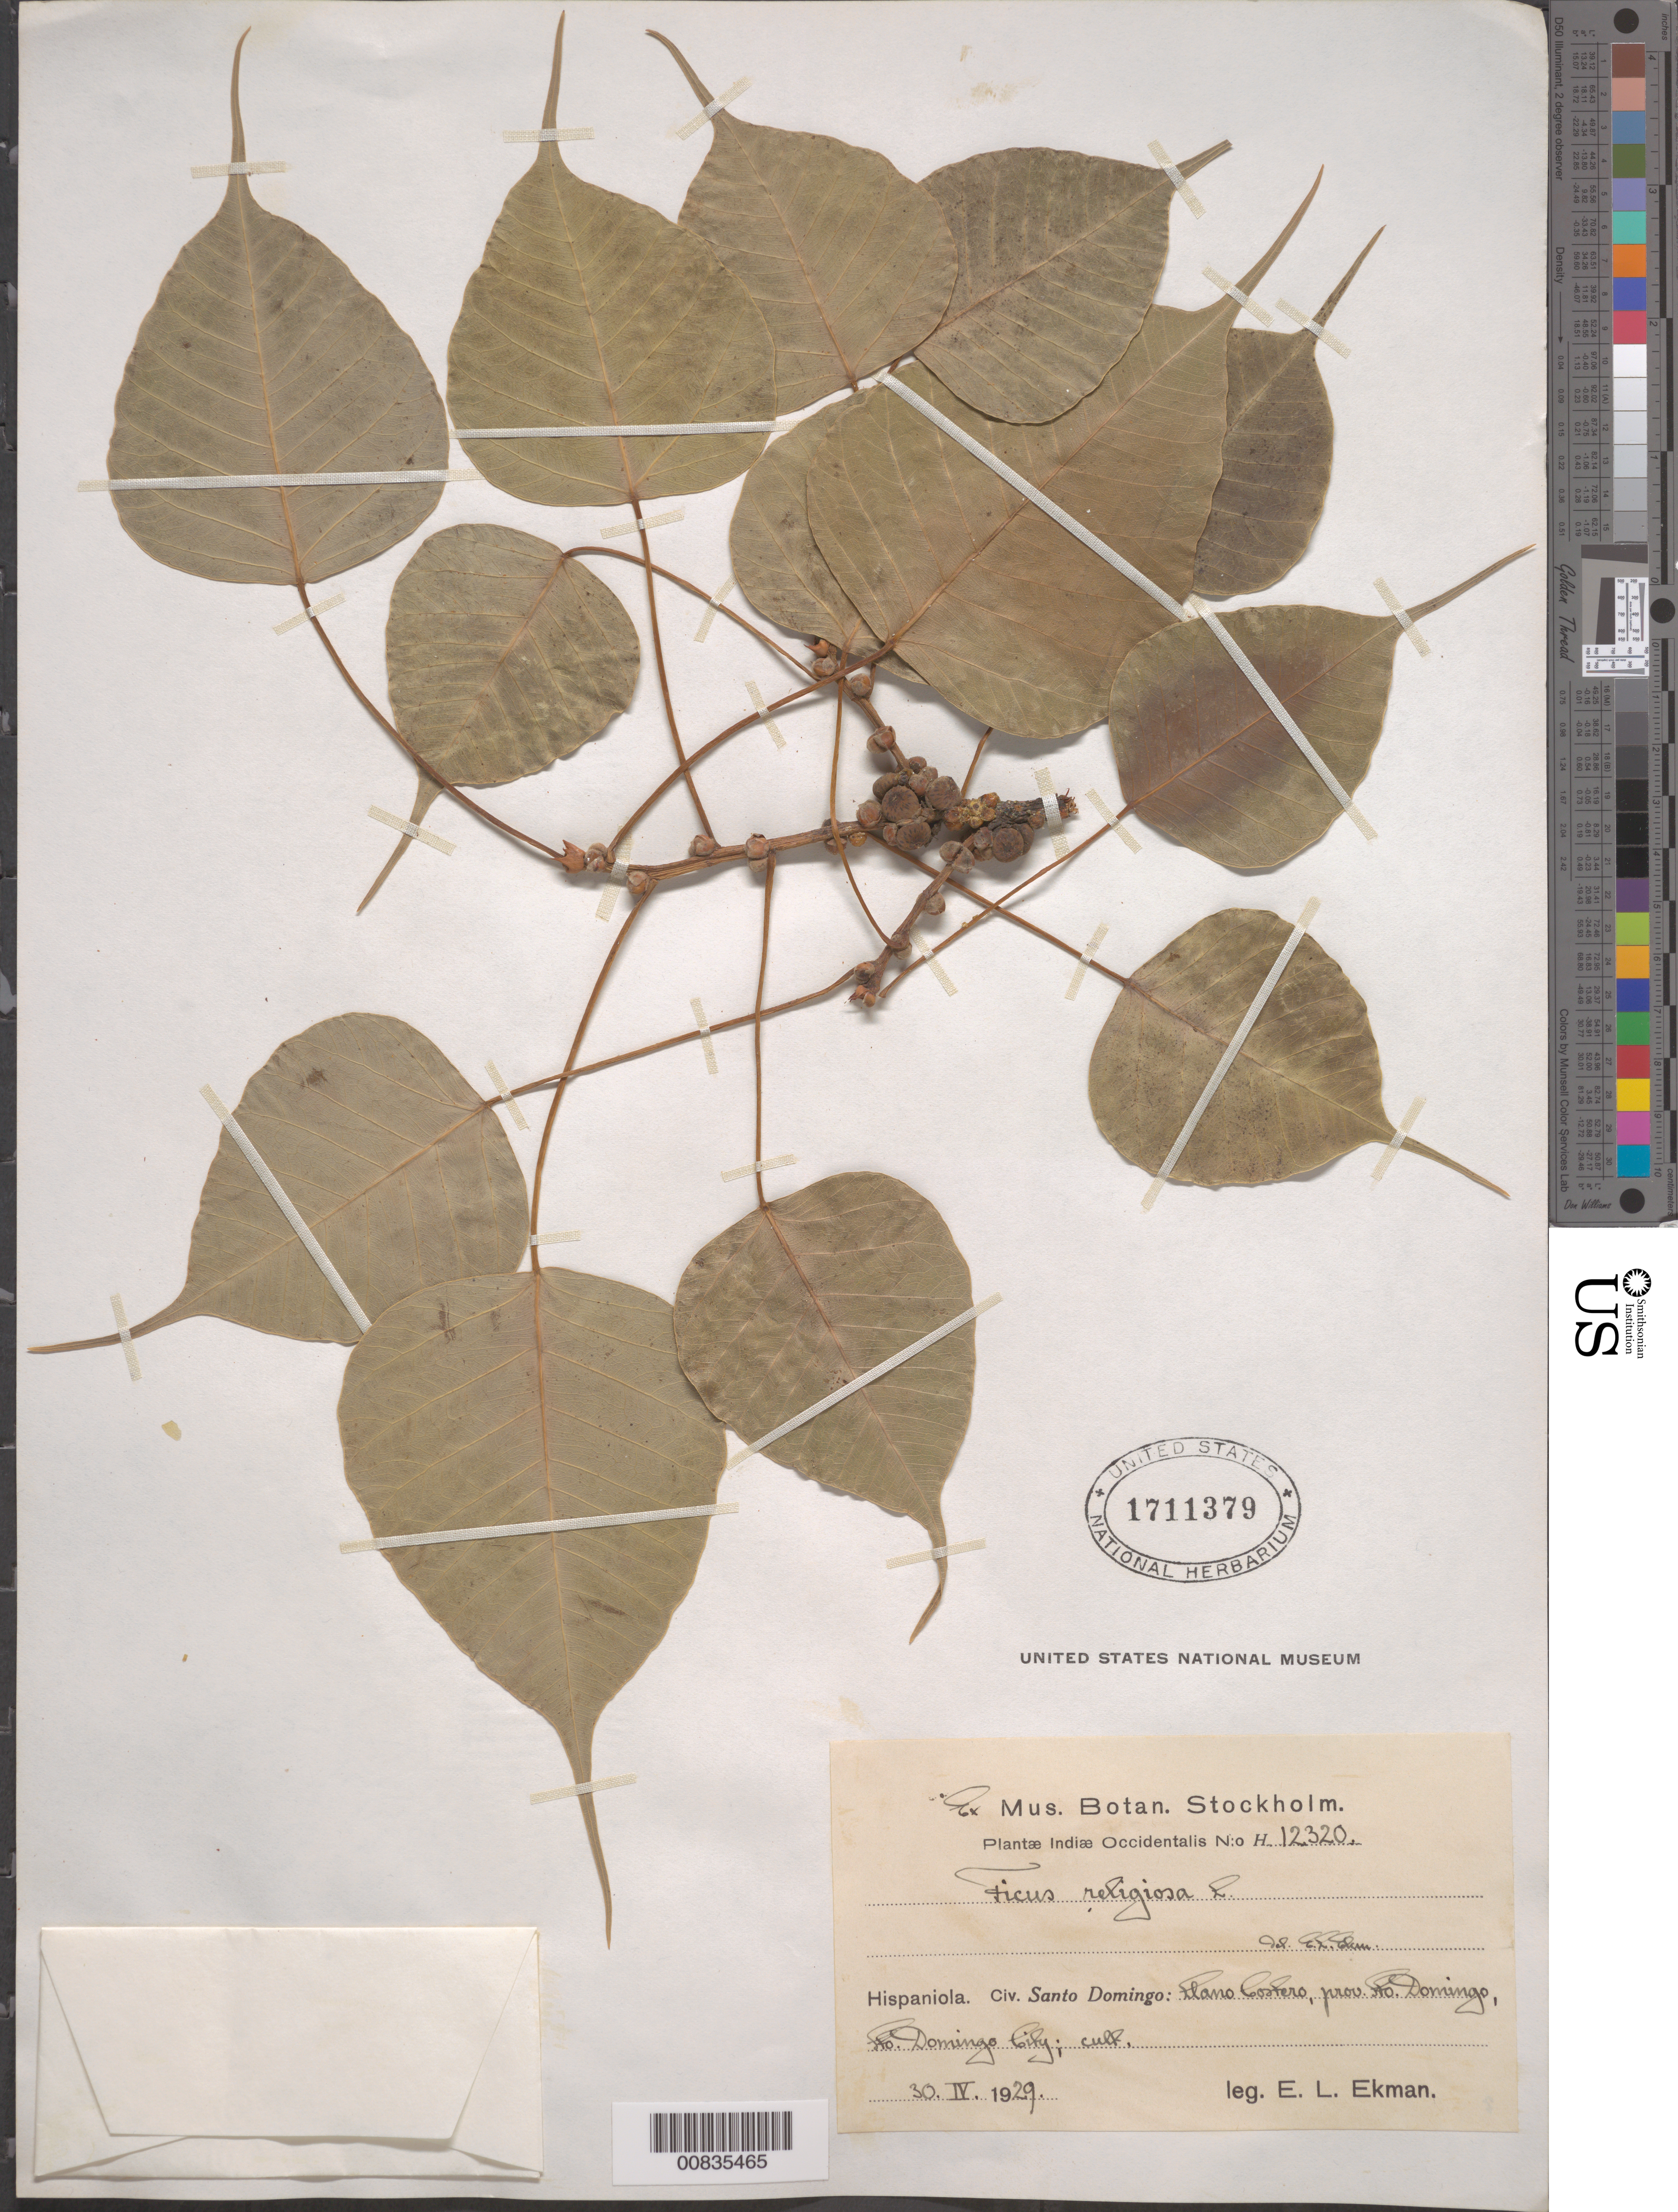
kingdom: Plantae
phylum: Tracheophyta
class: Magnoliopsida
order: Rosales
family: Moraceae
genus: Ficus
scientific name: Ficus religiosa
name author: L.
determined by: Ekman, E. L.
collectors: E. L. Ekman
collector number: H 12320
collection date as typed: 30 Apr 1929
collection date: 1929-04-30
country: Dominican Republic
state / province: Distrito Nacional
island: Hispaniola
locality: Llano Costero, prov. Sto. Domingo (obsolete), Sto. Domingo City.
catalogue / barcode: US 1711379